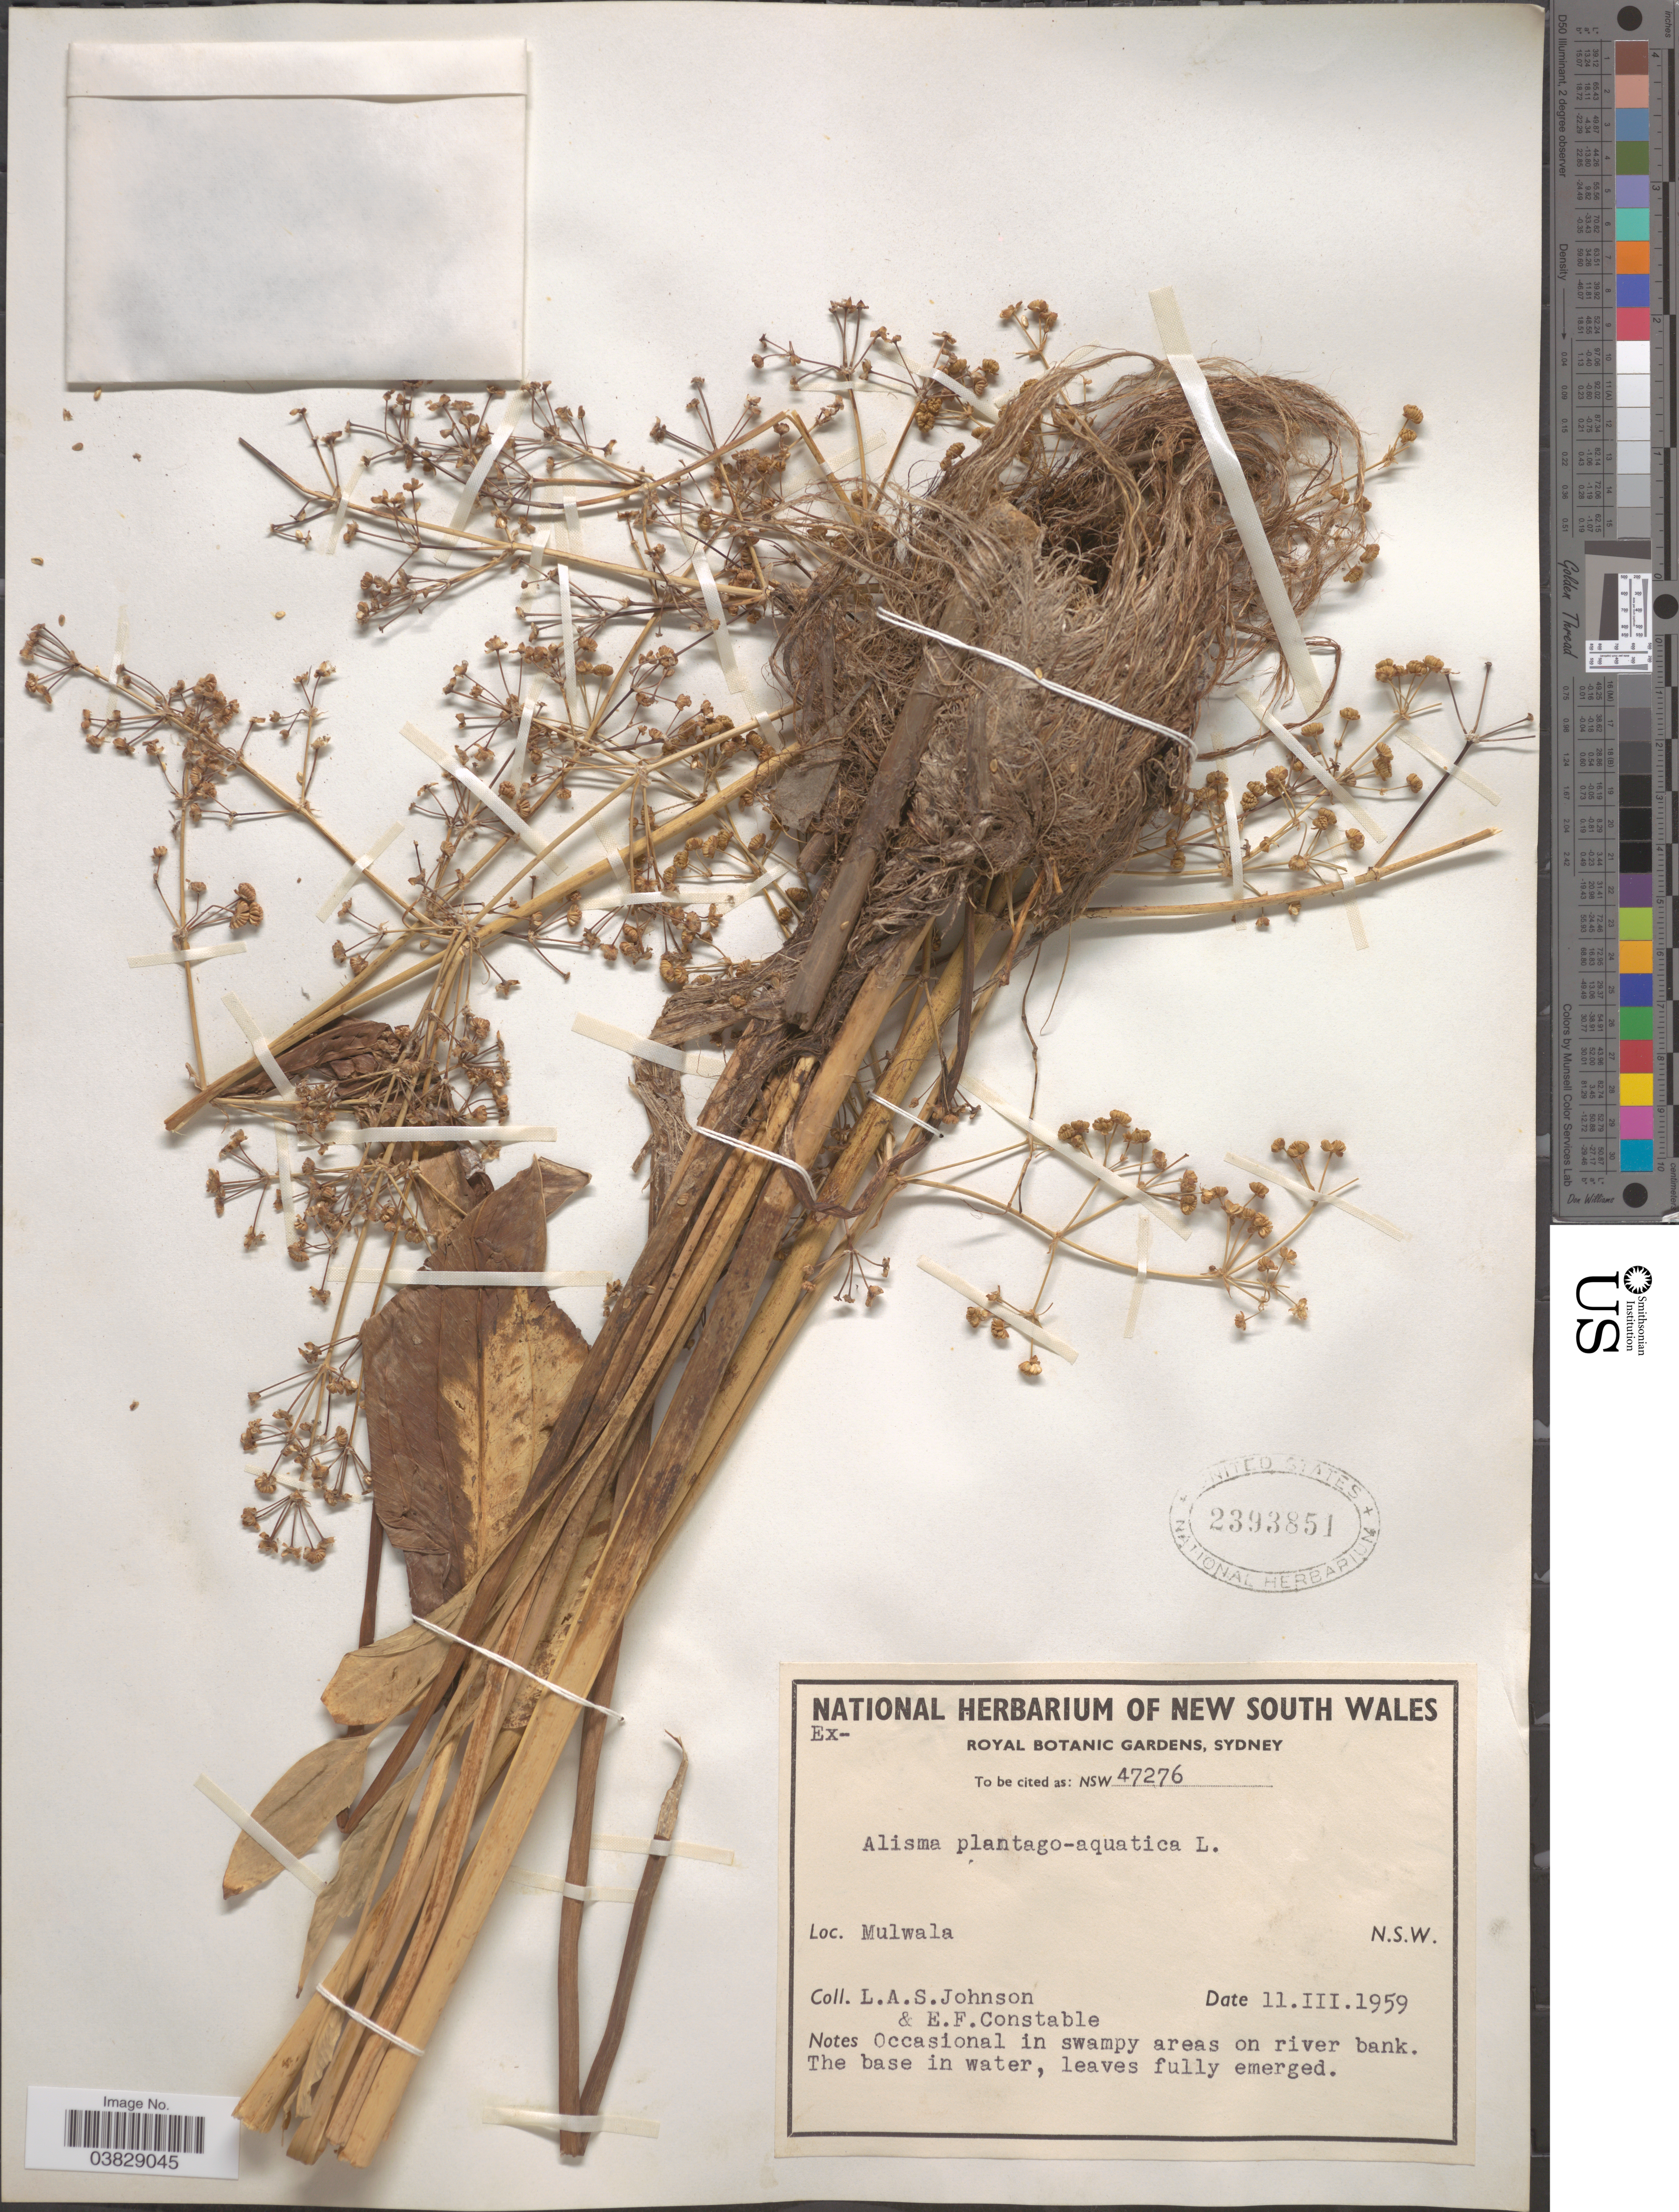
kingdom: Plantae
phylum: Tracheophyta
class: Liliopsida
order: Alismatales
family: Alismataceae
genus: Alisma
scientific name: Alisma plantago-aquatica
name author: L.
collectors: L. A. S. Johnson & E. F. Constable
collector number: NSW47276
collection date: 1959-03-11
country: Australia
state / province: New South Wales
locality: Mulwala. On river bank.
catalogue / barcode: US 2393851